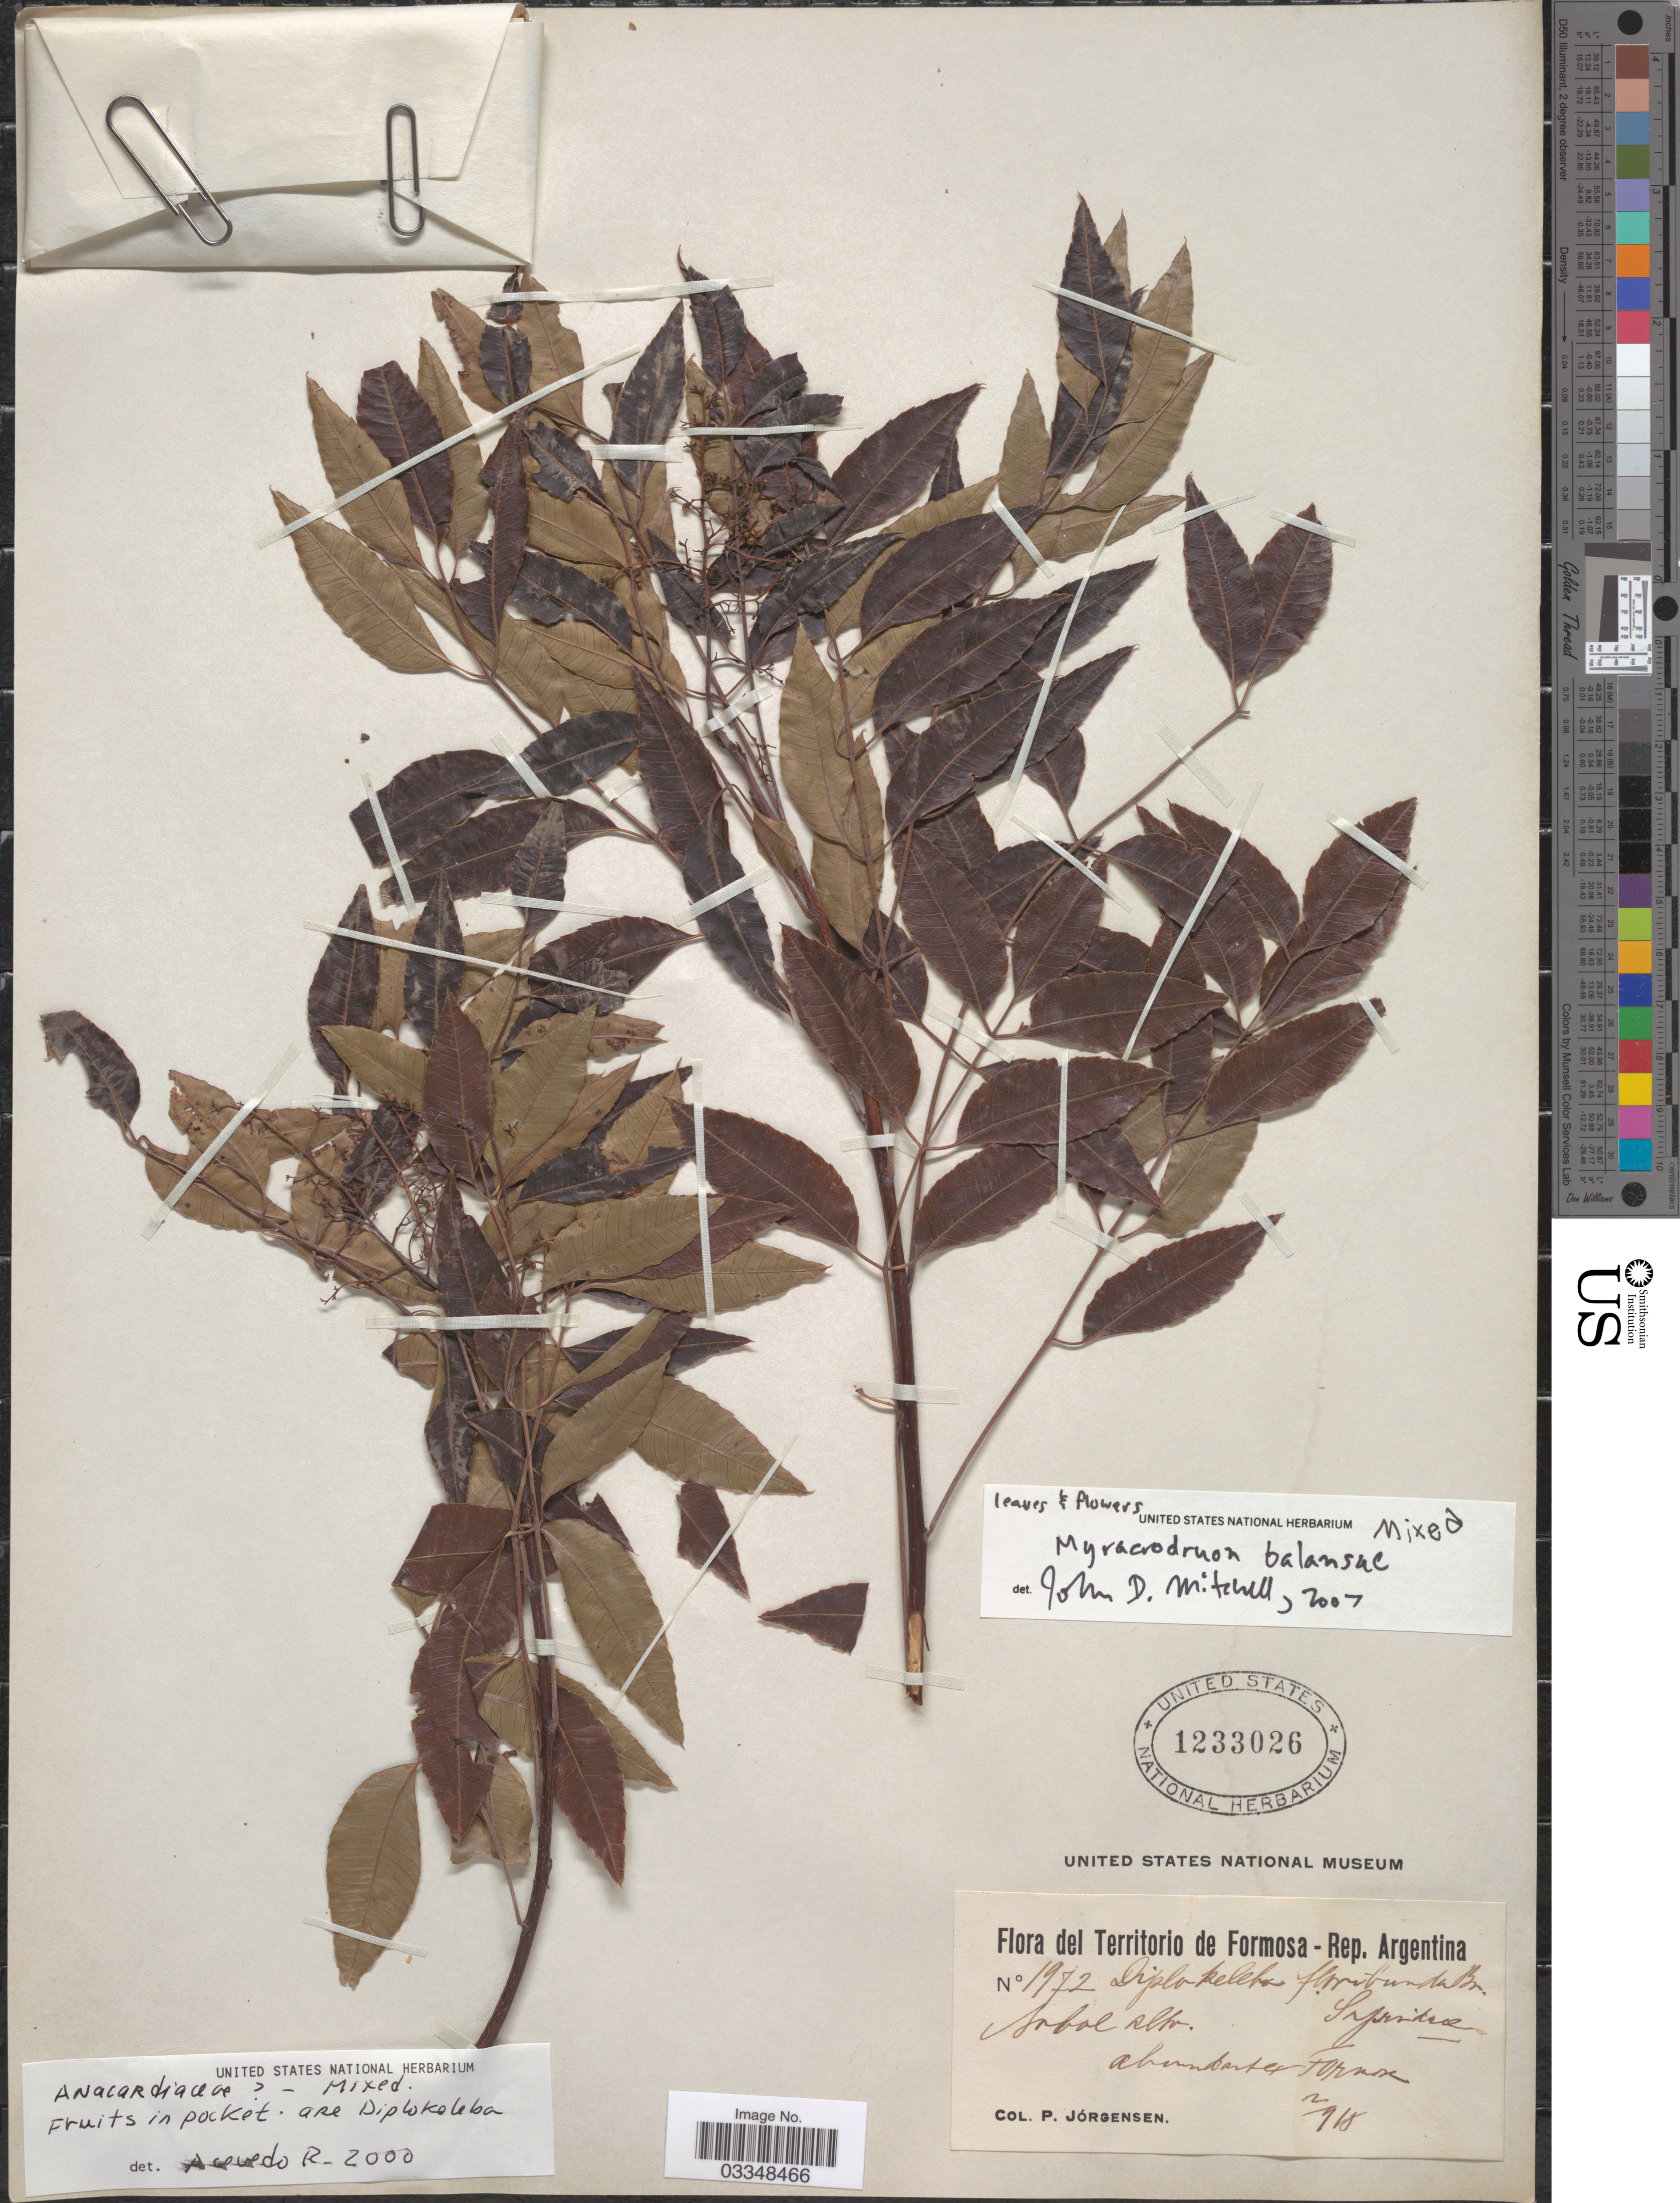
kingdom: Plantae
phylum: Tracheophyta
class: Magnoliopsida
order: Sapindales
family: Anacardiaceae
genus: Myracrodruon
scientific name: Myracrodruon balansae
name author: (Engl.) Santin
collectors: P. Jörgensen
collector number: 1972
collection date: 1918-02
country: Argentina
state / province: Formosa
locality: Territorio de Formosa.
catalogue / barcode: US 1233026